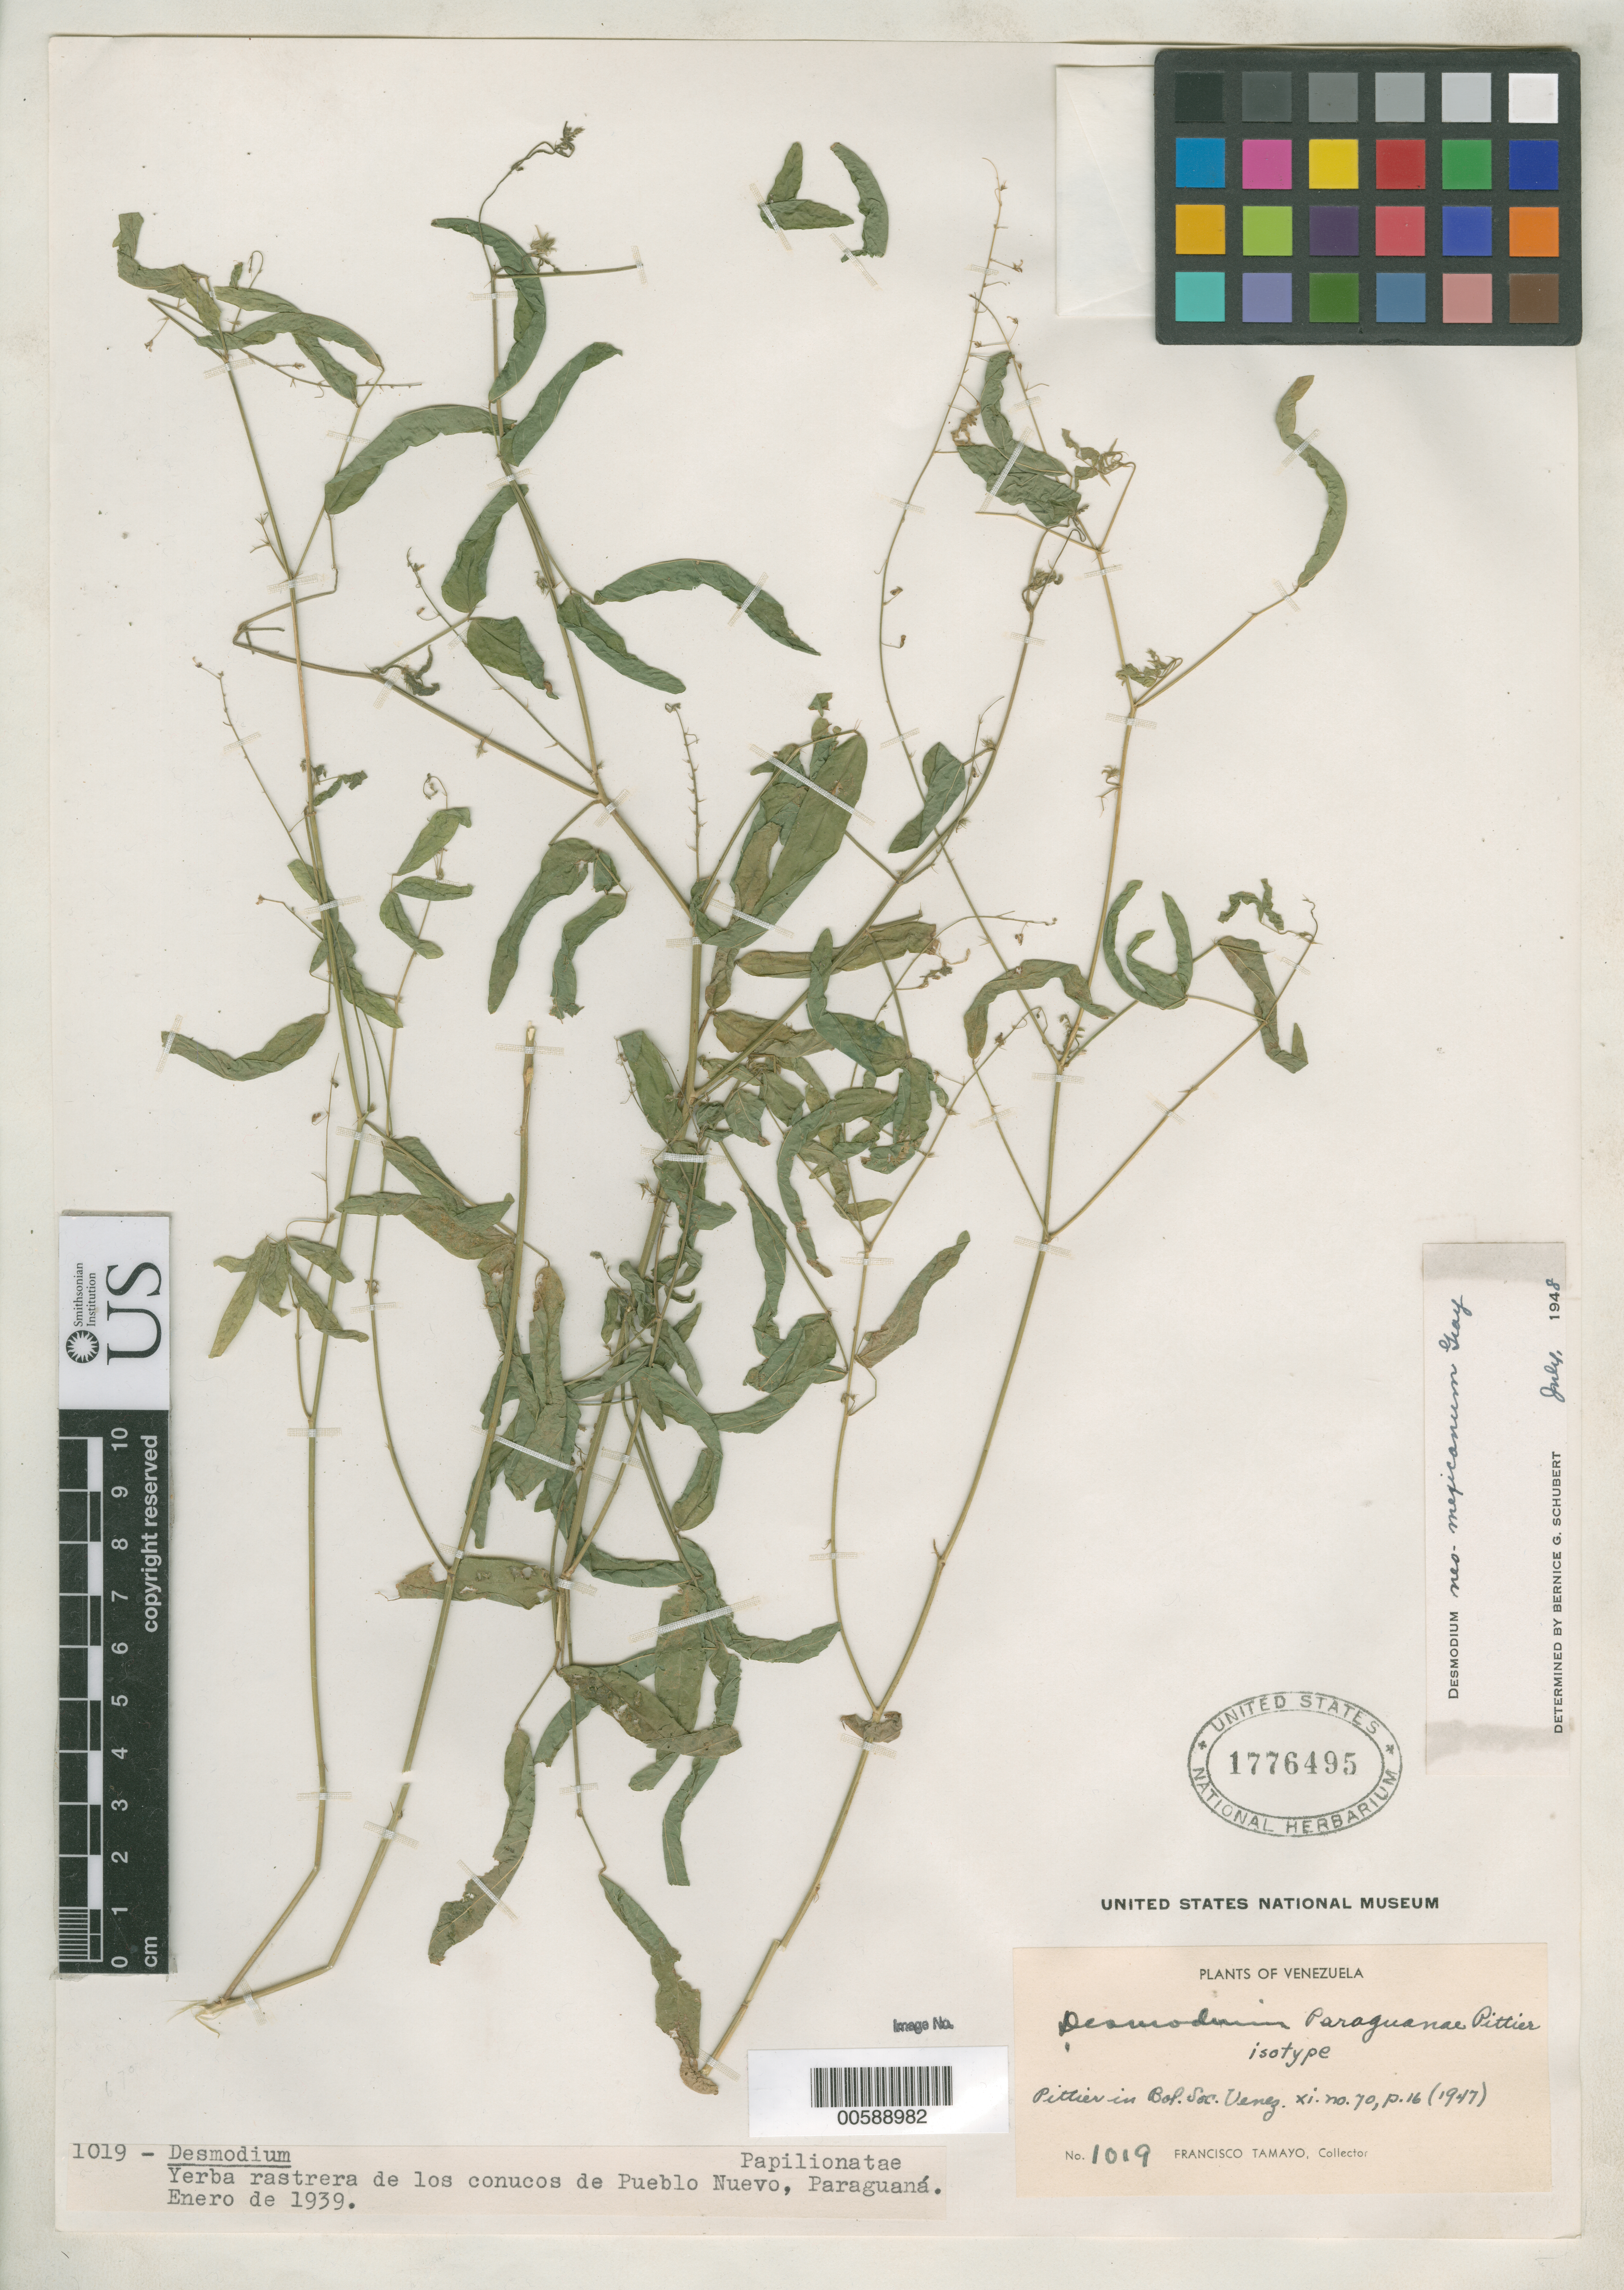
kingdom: Plantae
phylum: Tracheophyta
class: Magnoliopsida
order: Fabales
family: Fabaceae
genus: Desmodium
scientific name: Desmodium paraguanae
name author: Pittier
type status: Isotype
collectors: F. Tamayo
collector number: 1019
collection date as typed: Jan 1939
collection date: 1939-01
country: Venezuela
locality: Paraguana, Yerba Rastrera de Los Conucos de Pueblo Nuevo.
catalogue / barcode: US 1776495